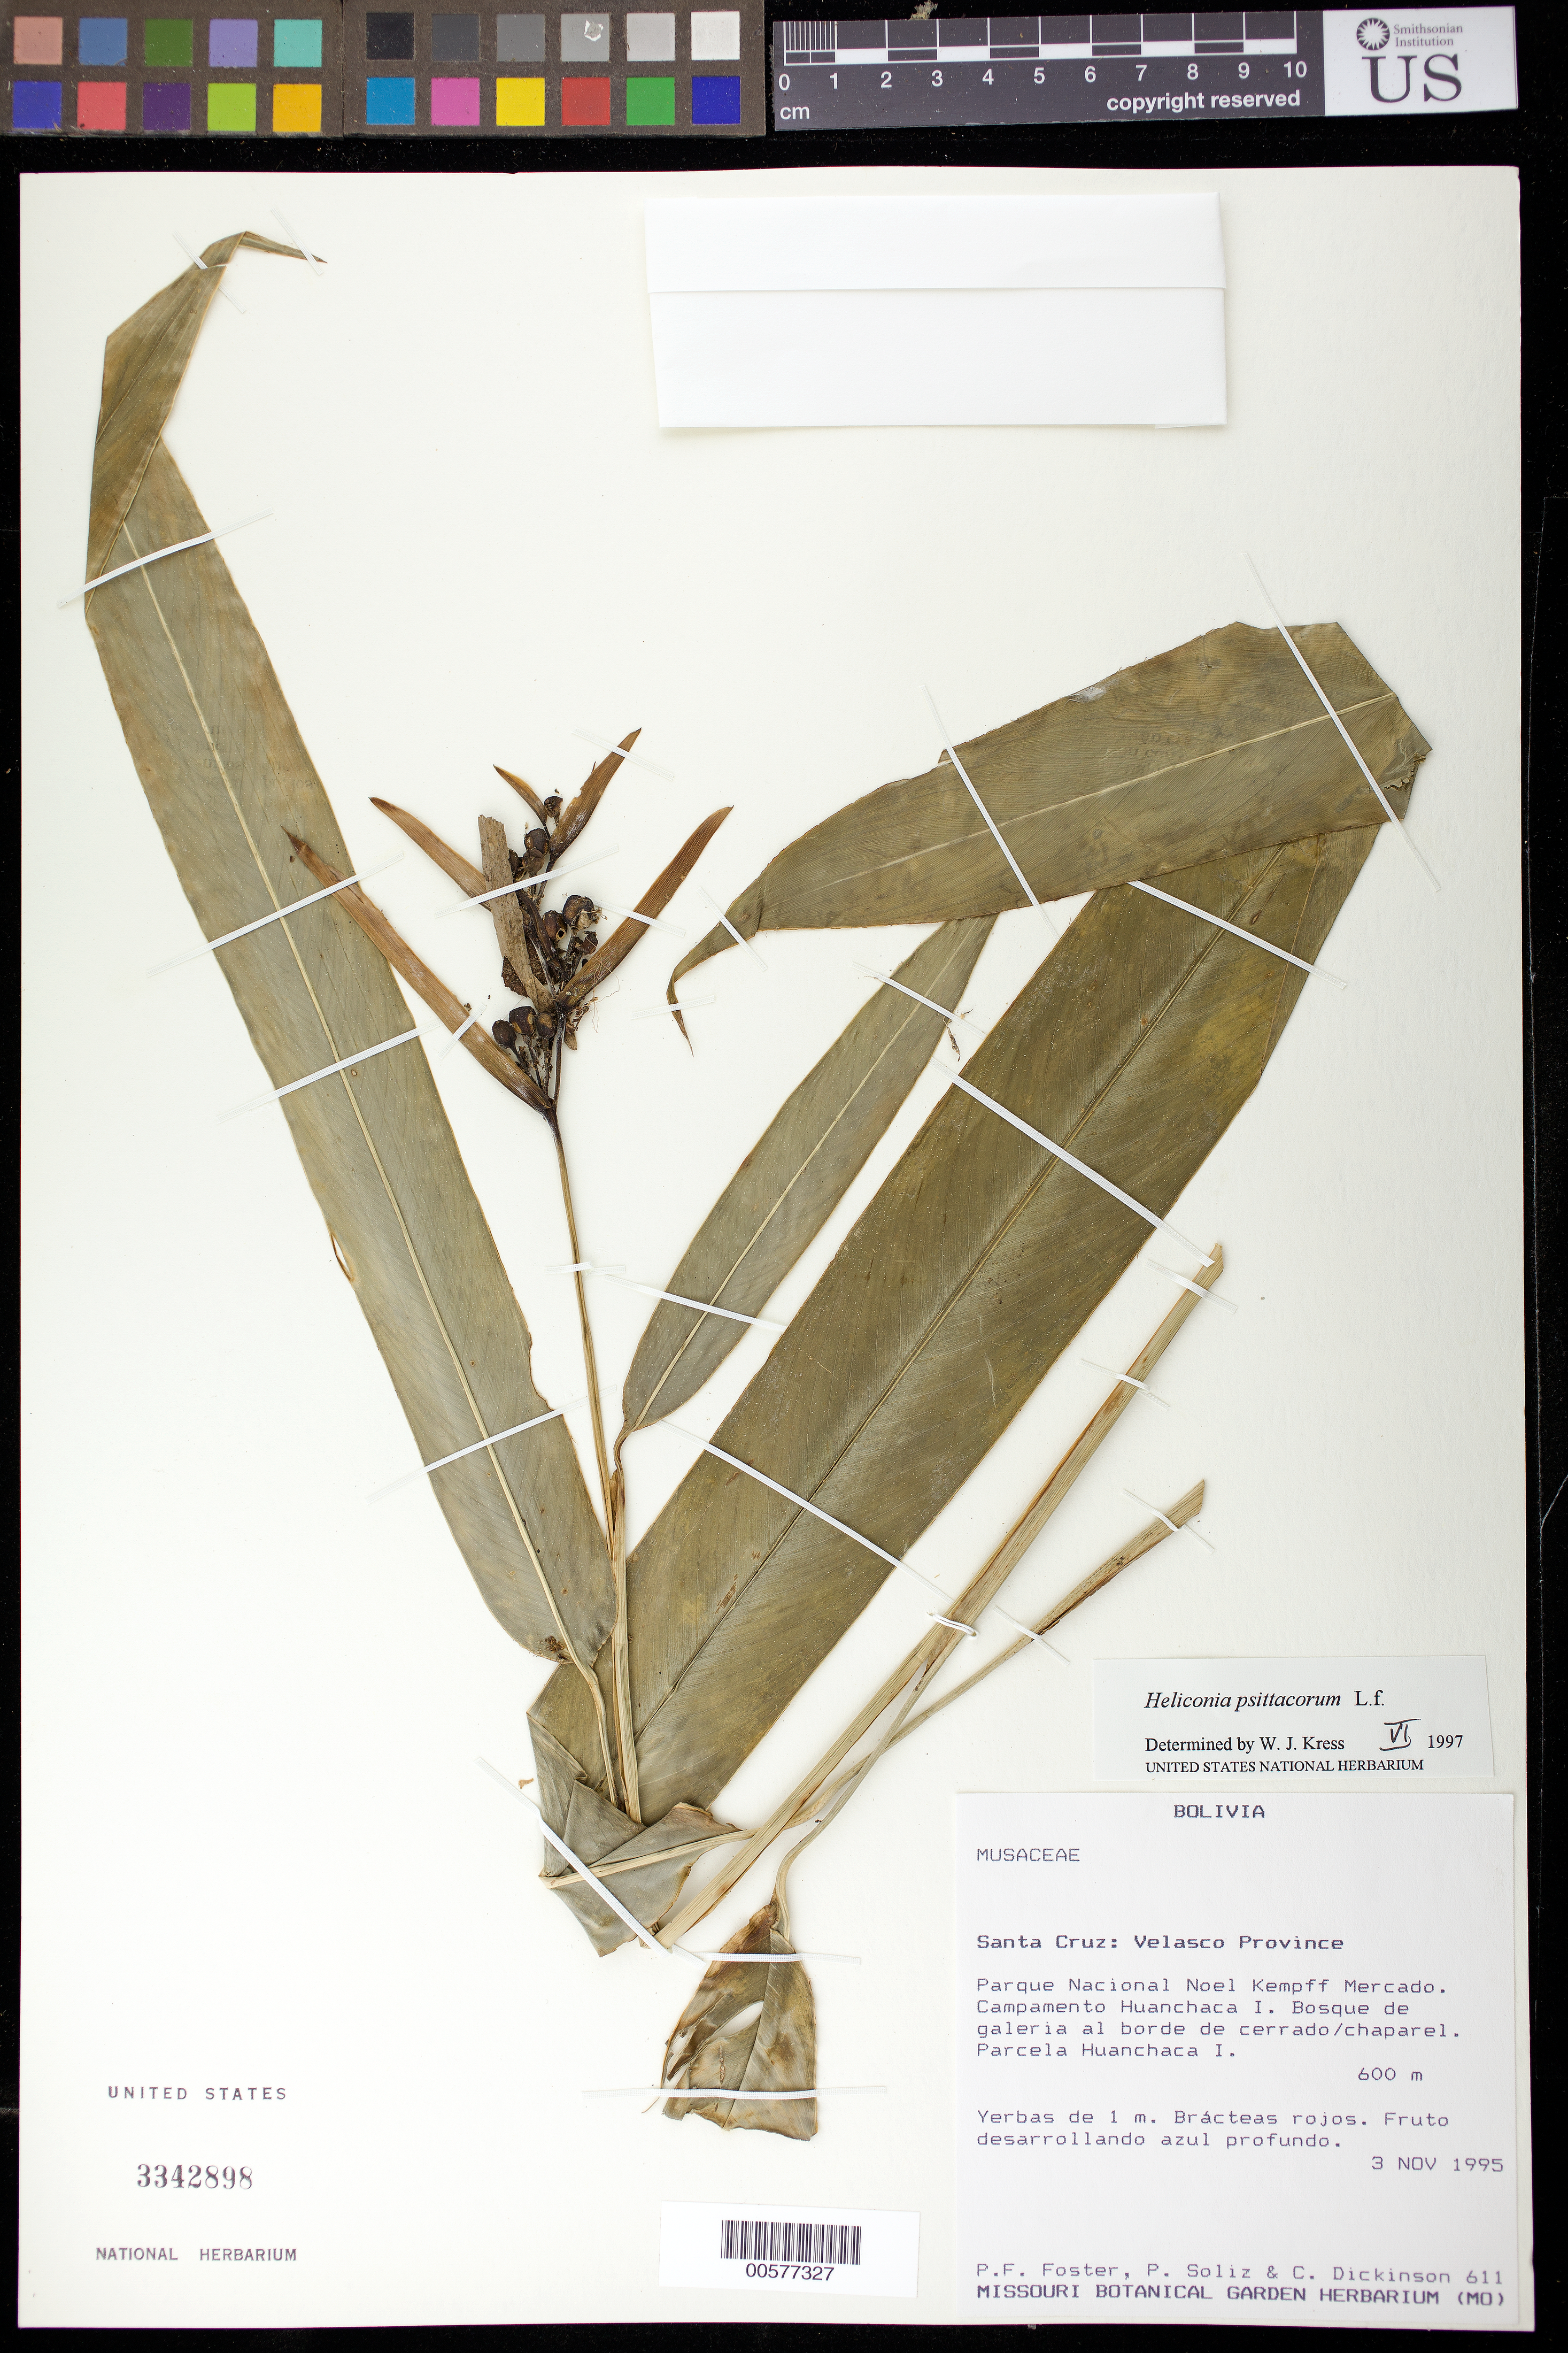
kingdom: Plantae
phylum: Tracheophyta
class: Liliopsida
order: Zingiberales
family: Heliconiaceae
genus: Heliconia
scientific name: Heliconia psittacorum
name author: L. f.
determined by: Kress, W. J., (US), Smithsonian Institution - National Museum of Natural History (UNITED STATES)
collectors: P. F. Foster, P. Soliz & C. Dickinson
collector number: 611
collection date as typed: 03 Nov 1995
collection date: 1995-11-03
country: Bolivia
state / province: Santa Cruz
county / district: Velasco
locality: Parque Nacional Noel Kempff Mercado. Parcela Huanchaca I. Forest of galeria to the edge of enclosure.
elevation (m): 600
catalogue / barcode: US 3342898